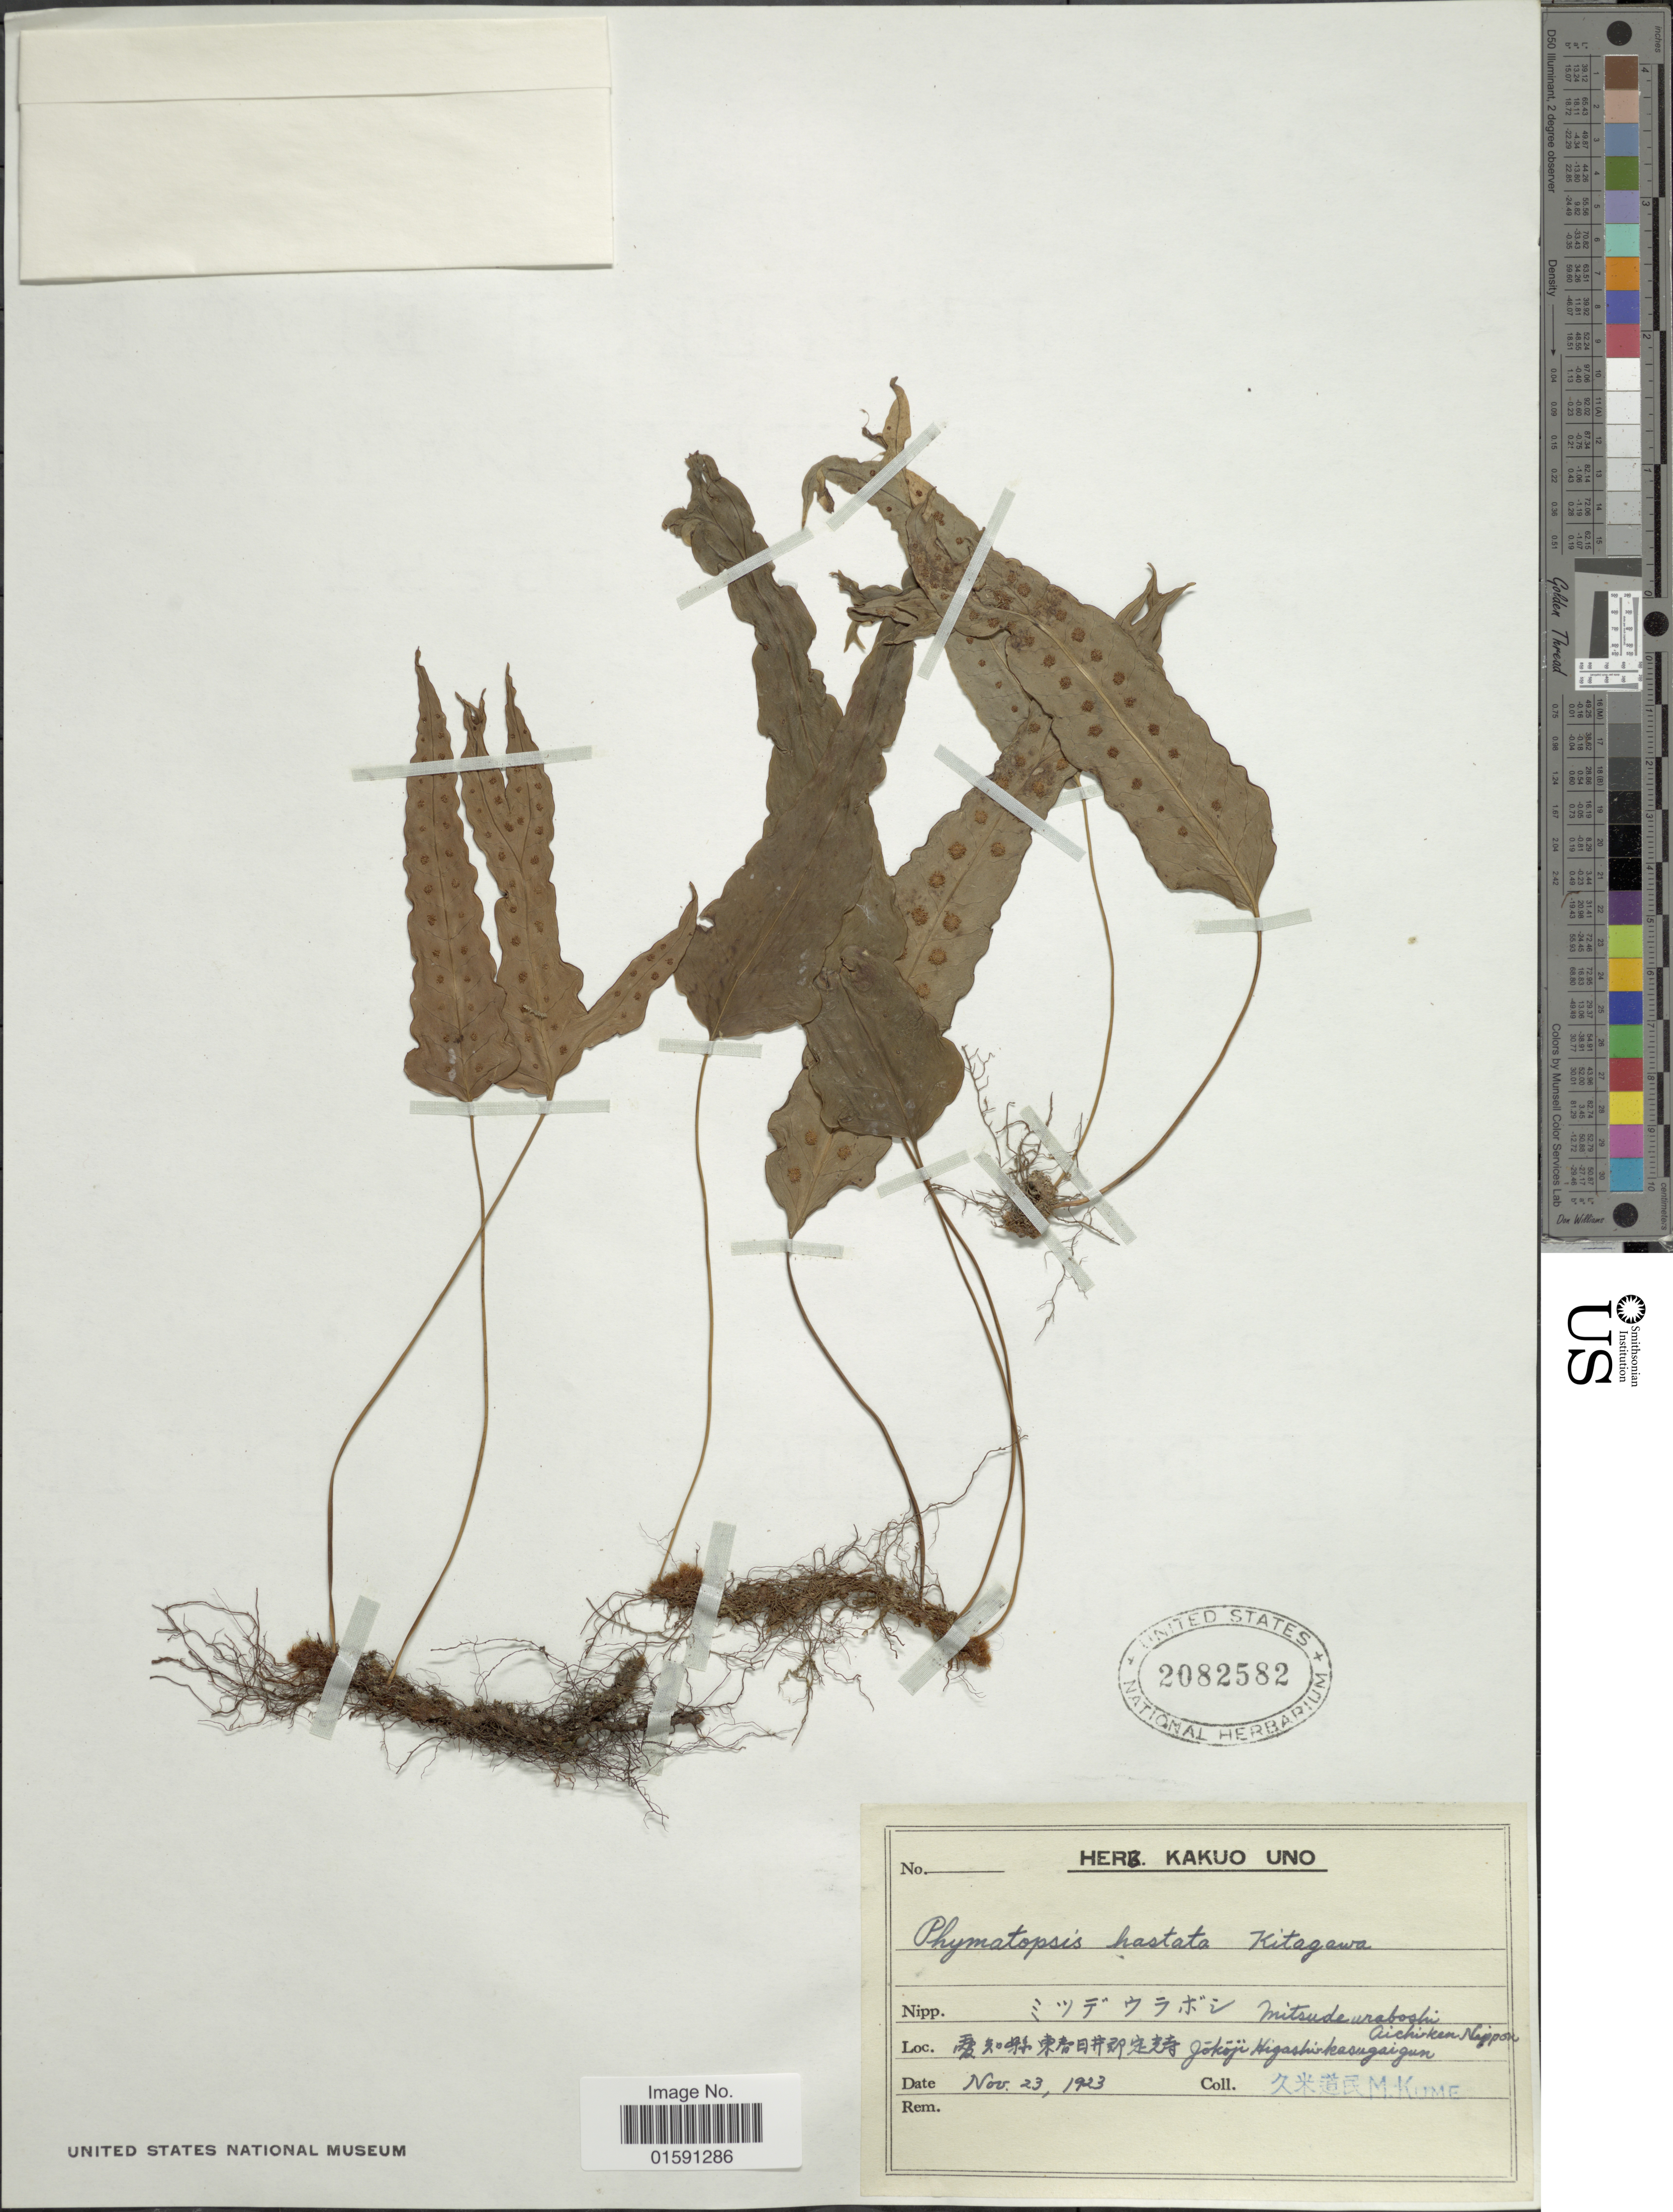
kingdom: Plantae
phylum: Tracheophyta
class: Polypodiopsida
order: Polypodiales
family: Polypodiaceae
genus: Selliguea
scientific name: Selliguea hastata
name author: (Thunb.) Fraser-Jenk.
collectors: M. Kume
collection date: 1923-11-23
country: Japan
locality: Jokoji Higasshivkasugaigun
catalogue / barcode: US 2082582